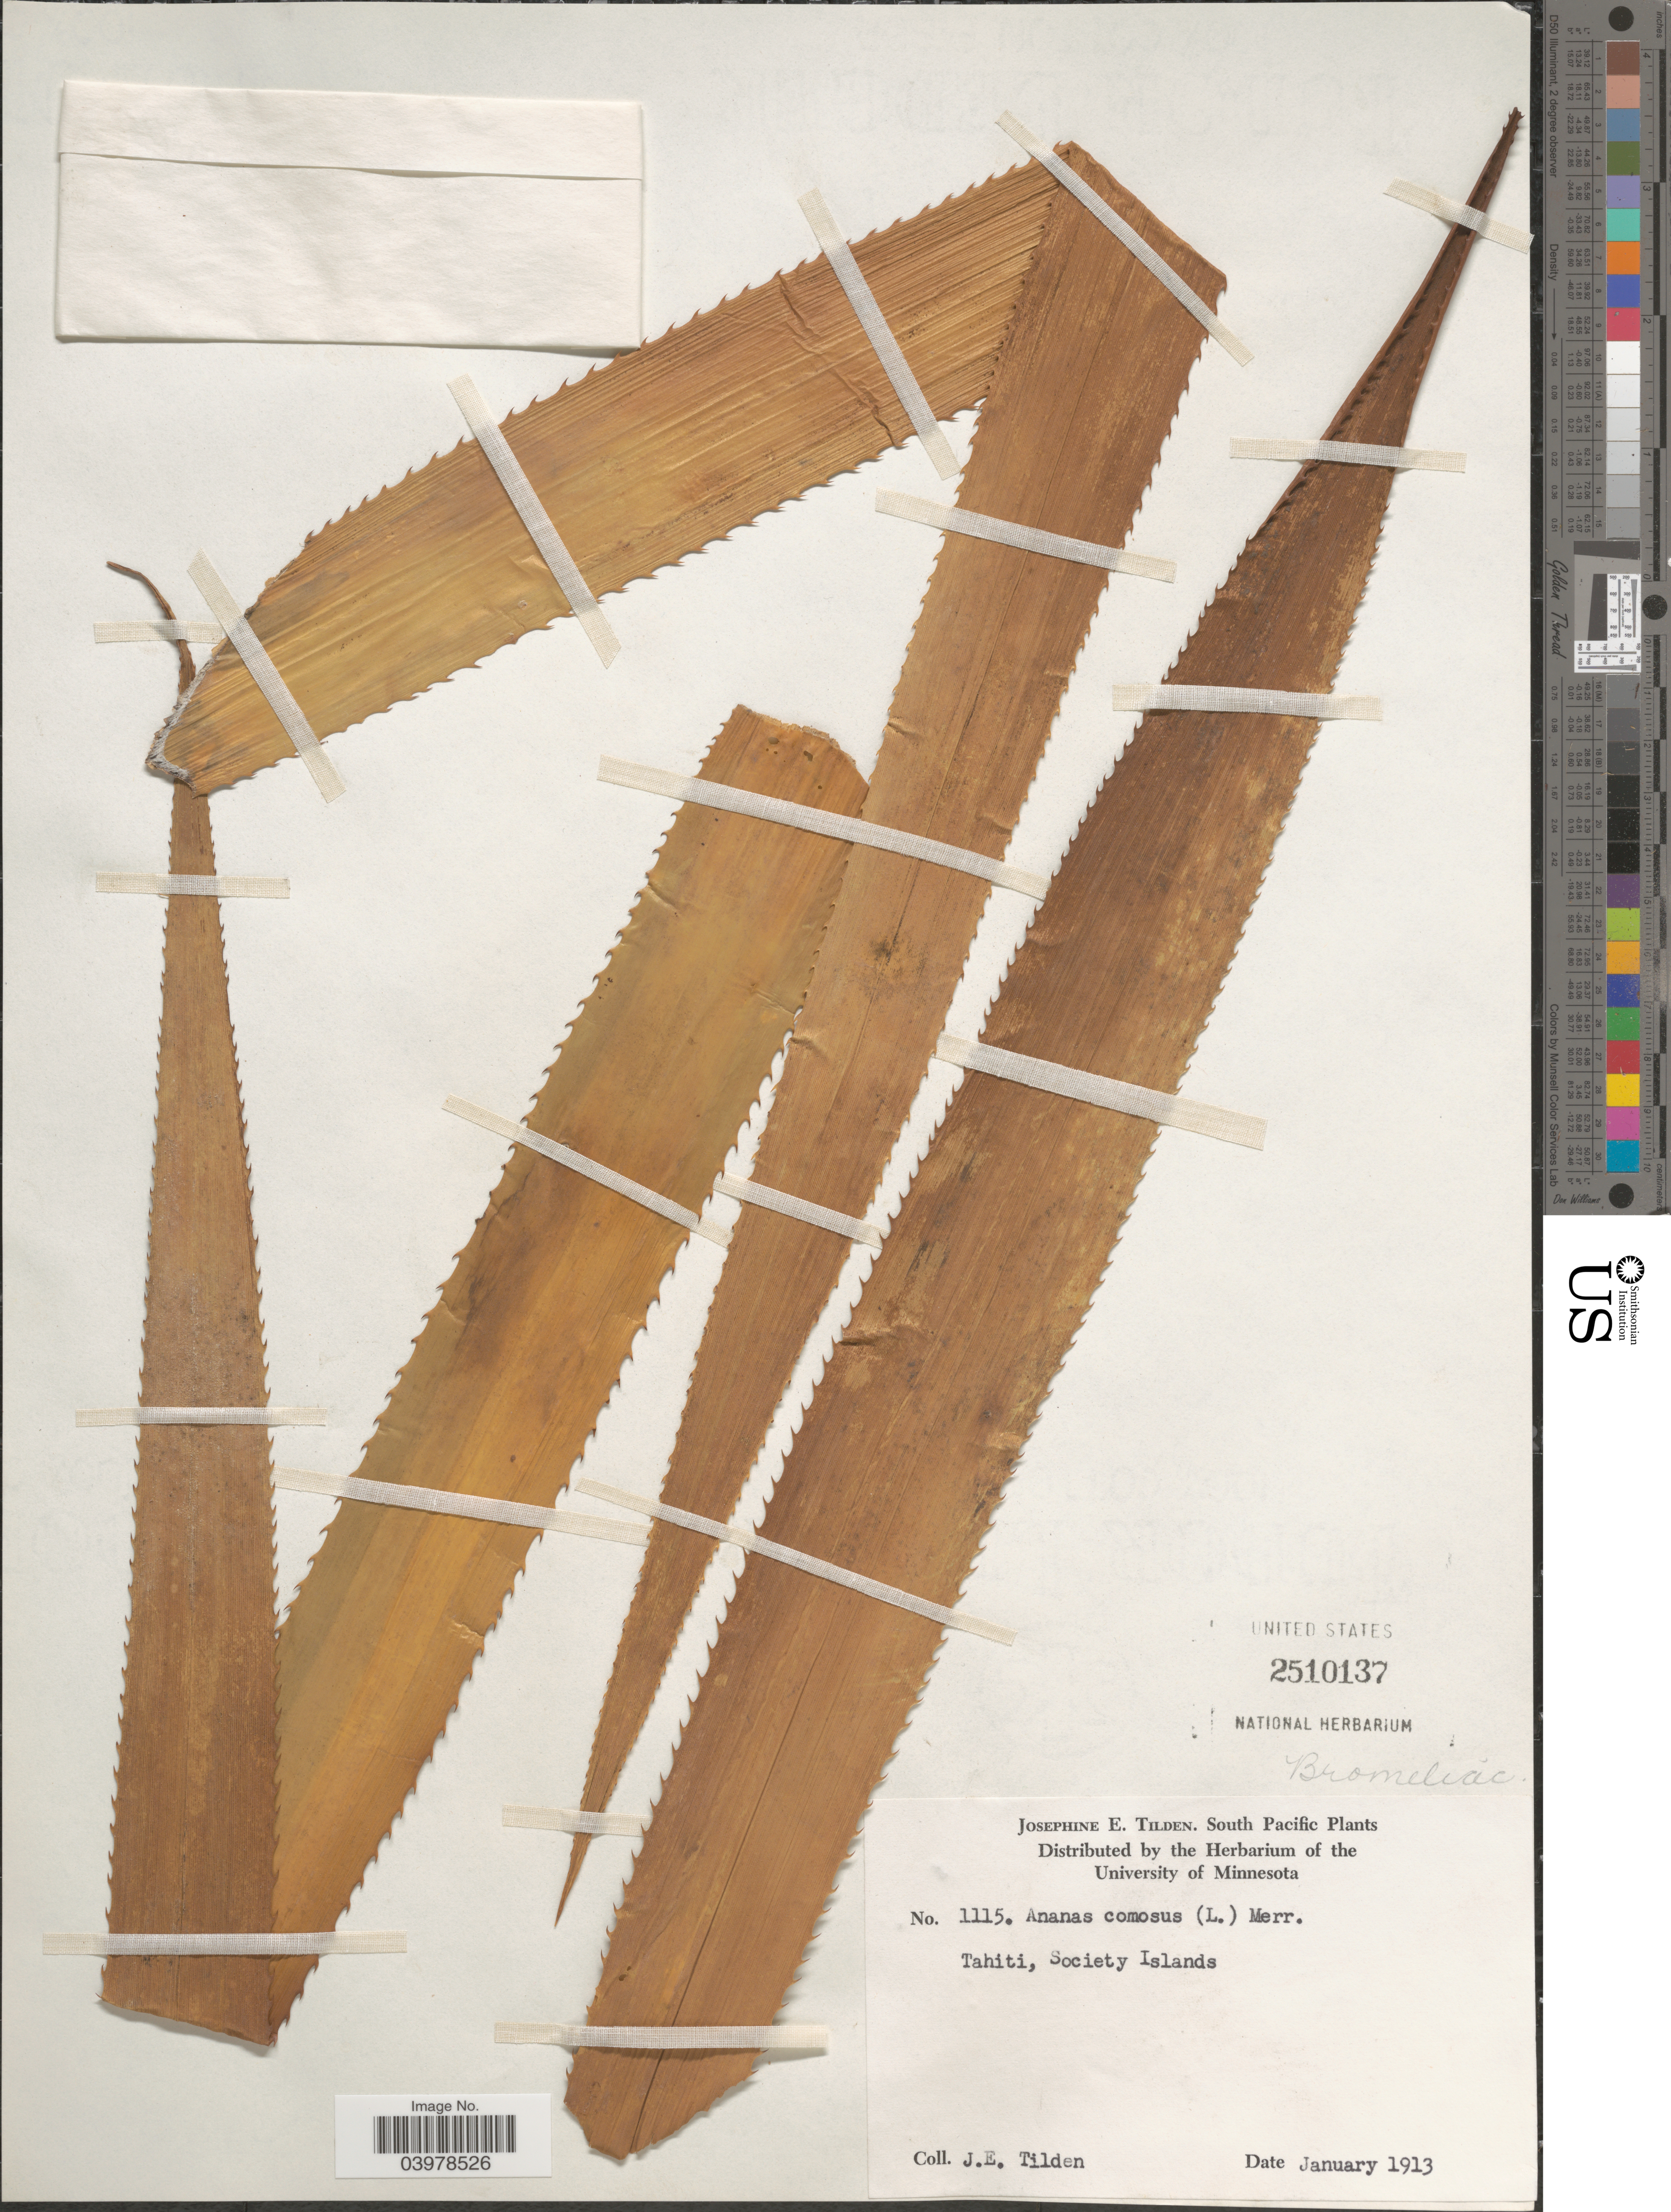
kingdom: Plantae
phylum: Tracheophyta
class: Liliopsida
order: Poales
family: Bromeliaceae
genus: Ananas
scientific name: Ananas comosus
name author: (L.) Merr.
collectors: J. E. Tilden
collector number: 1115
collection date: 1913-01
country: French Polynesia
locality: South Pacific. Tahiti, Society Islands.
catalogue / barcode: US 2510137